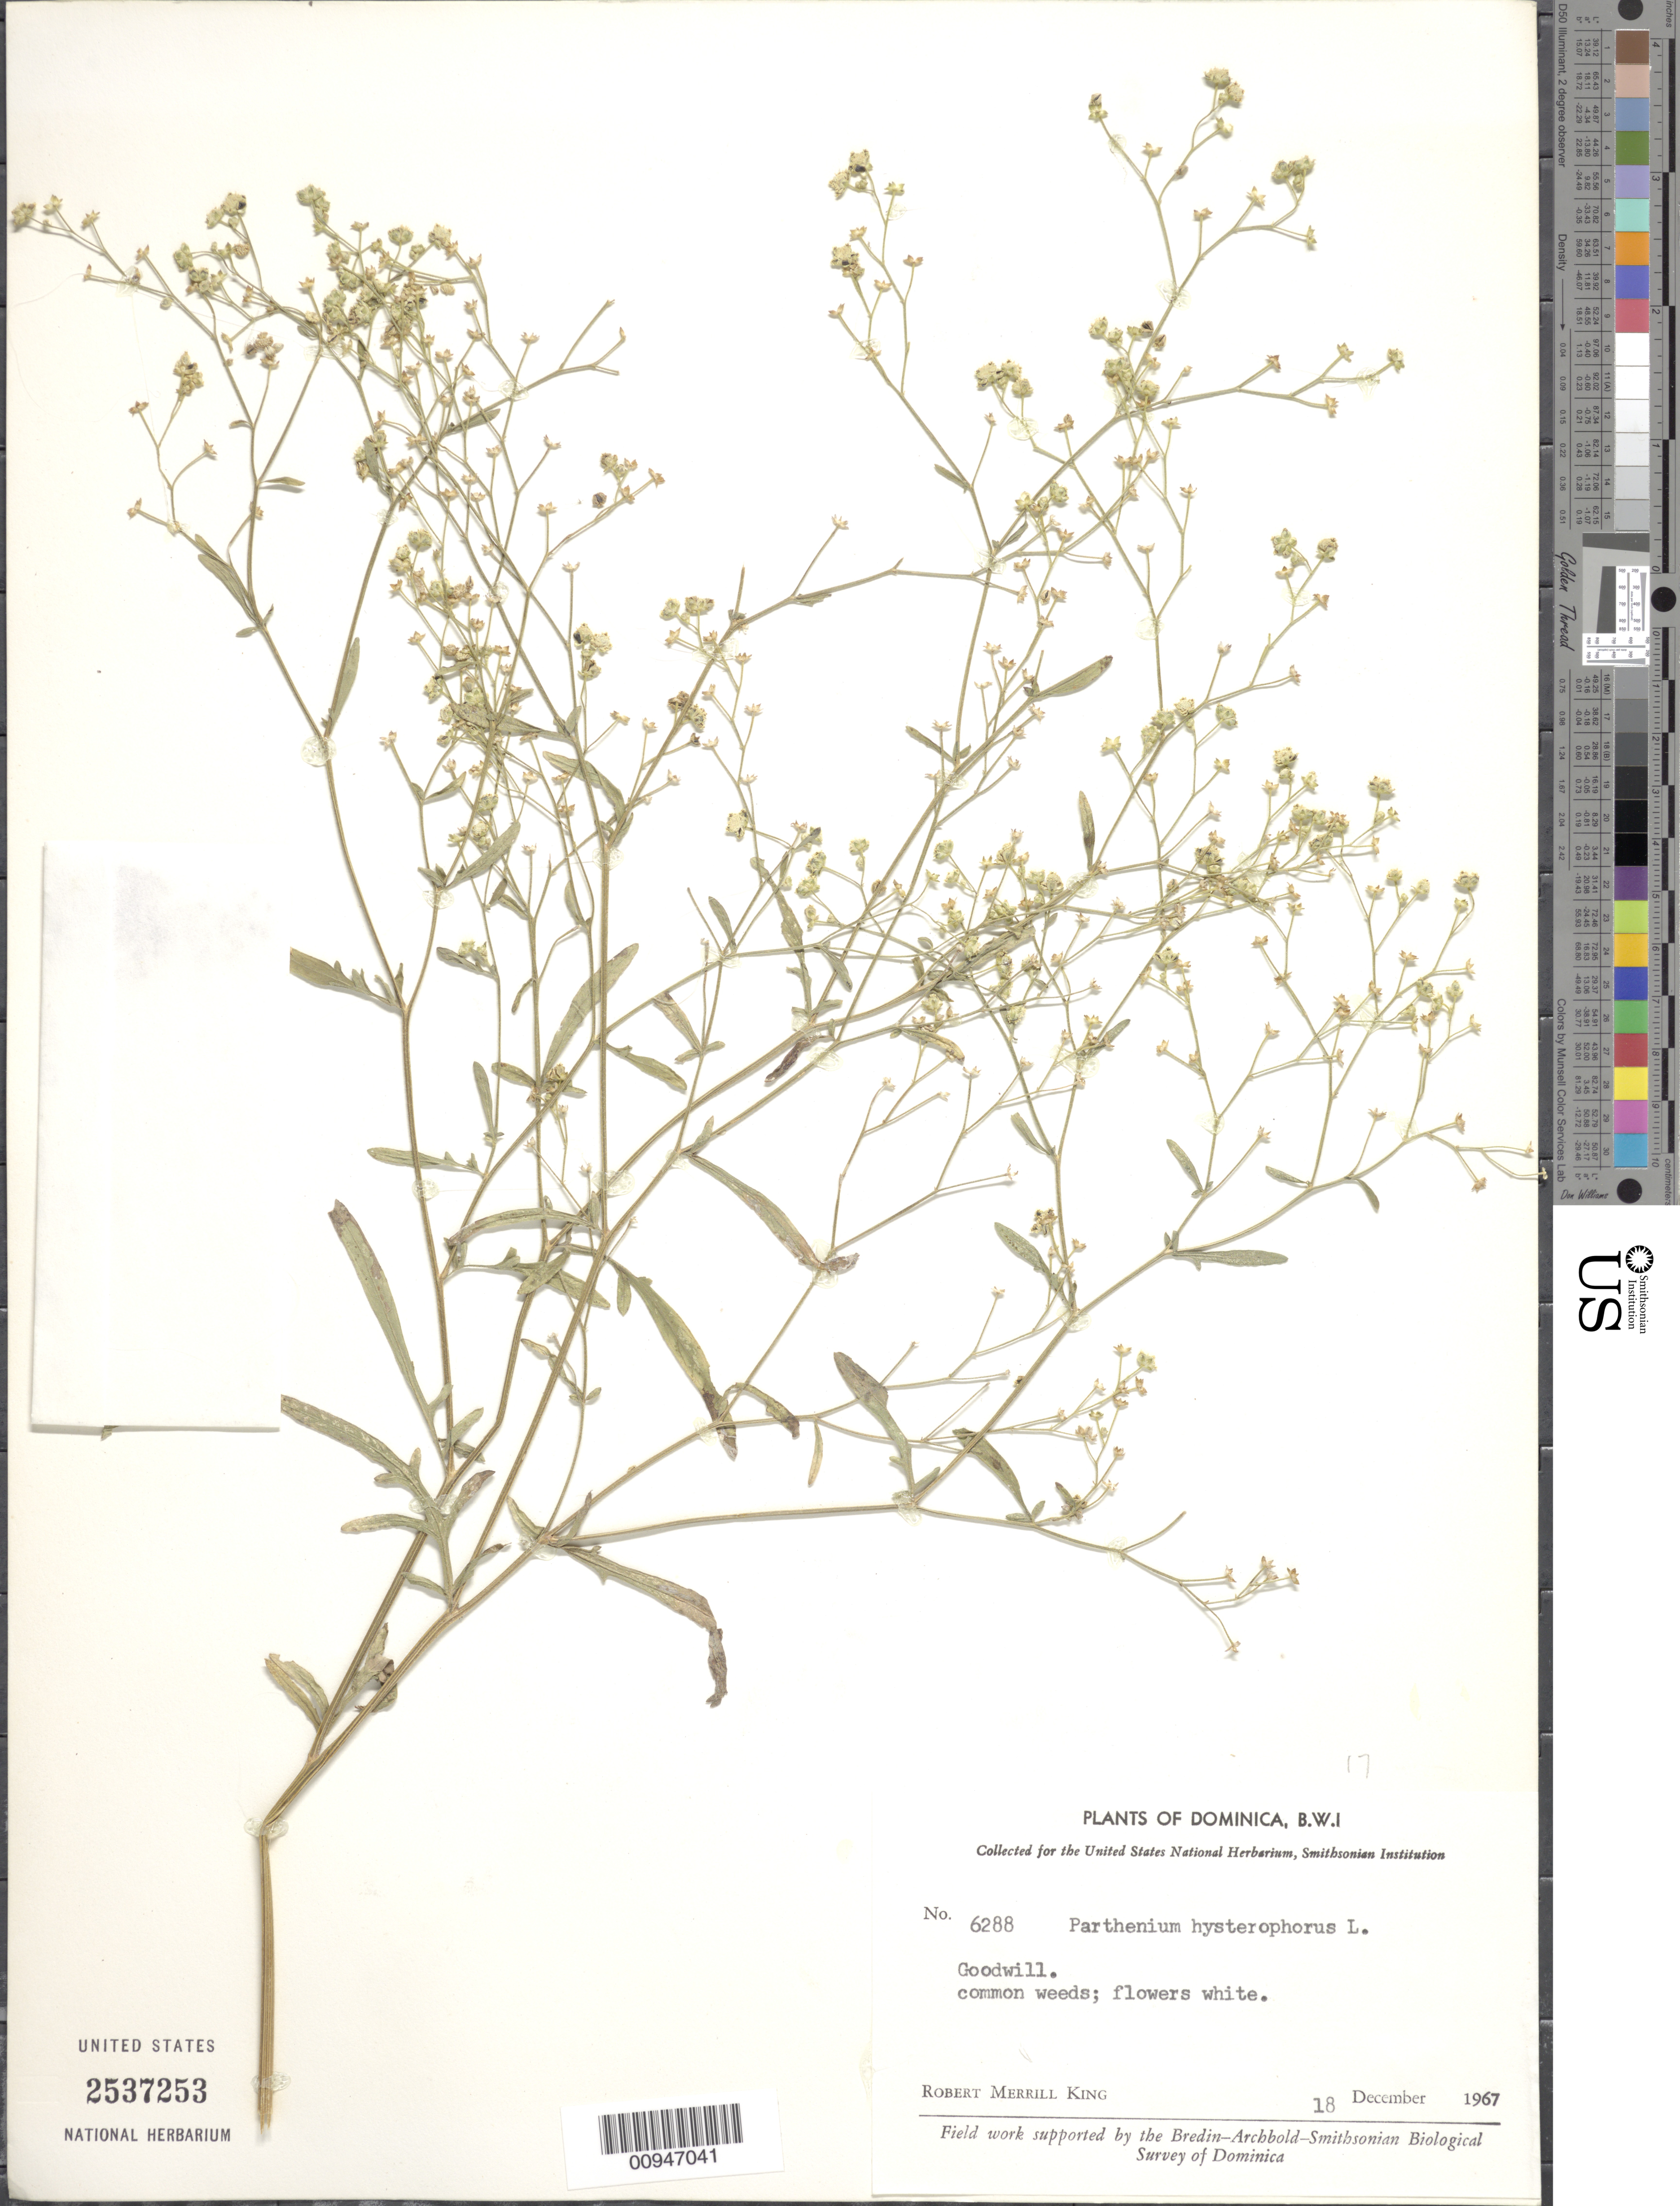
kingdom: Plantae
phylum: Tracheophyta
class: Magnoliopsida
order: Asterales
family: Asteraceae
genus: Parthenium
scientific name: Parthenium hysterophorus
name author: L.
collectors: R. M. King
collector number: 6288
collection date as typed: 18 Dec 1967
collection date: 1967-12-18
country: Dominica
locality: Goodwill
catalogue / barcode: US 2537253